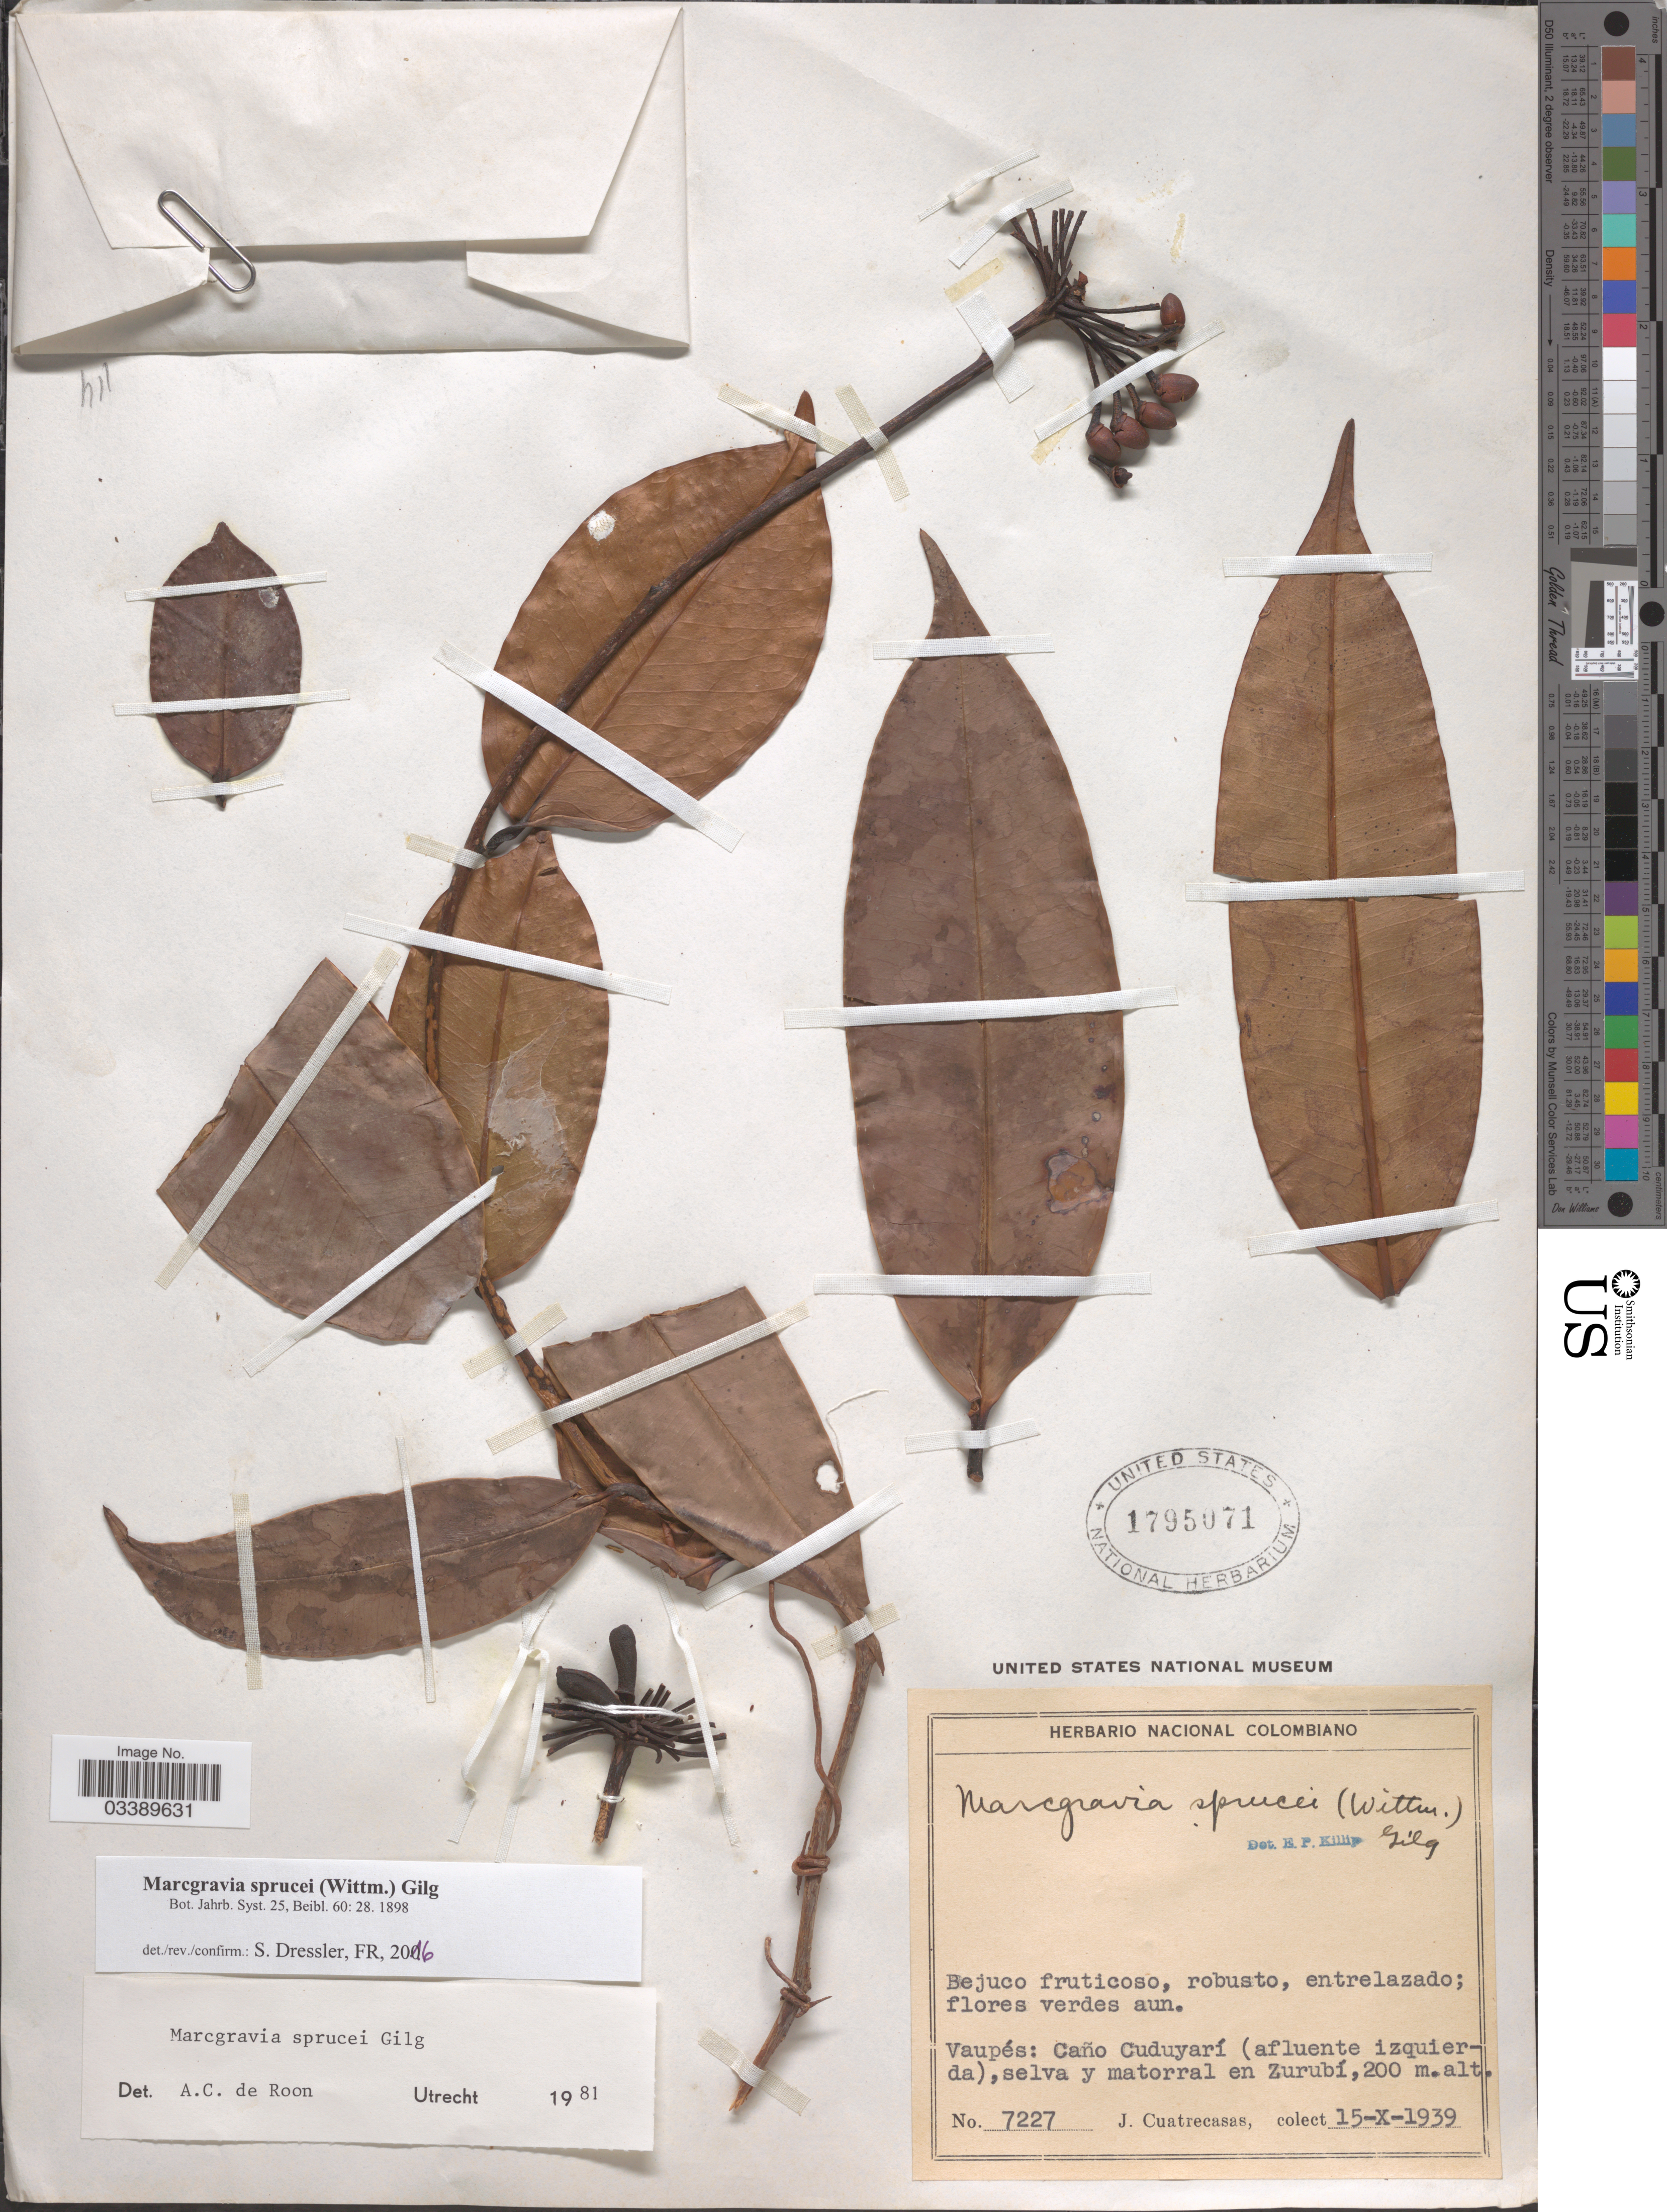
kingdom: Plantae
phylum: Tracheophyta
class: Magnoliopsida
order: Ericales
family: Marcgraviaceae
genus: Marcgravia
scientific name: Marcgravia sprucei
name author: (Wittm.) Gilg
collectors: J. Cuatrecasas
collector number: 7227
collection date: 1939-10-15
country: Colombia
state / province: Vaupés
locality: Caño Cuduyarí (afluente izquierda), selva y matorral en Zurubí.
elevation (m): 200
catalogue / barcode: US 1795071